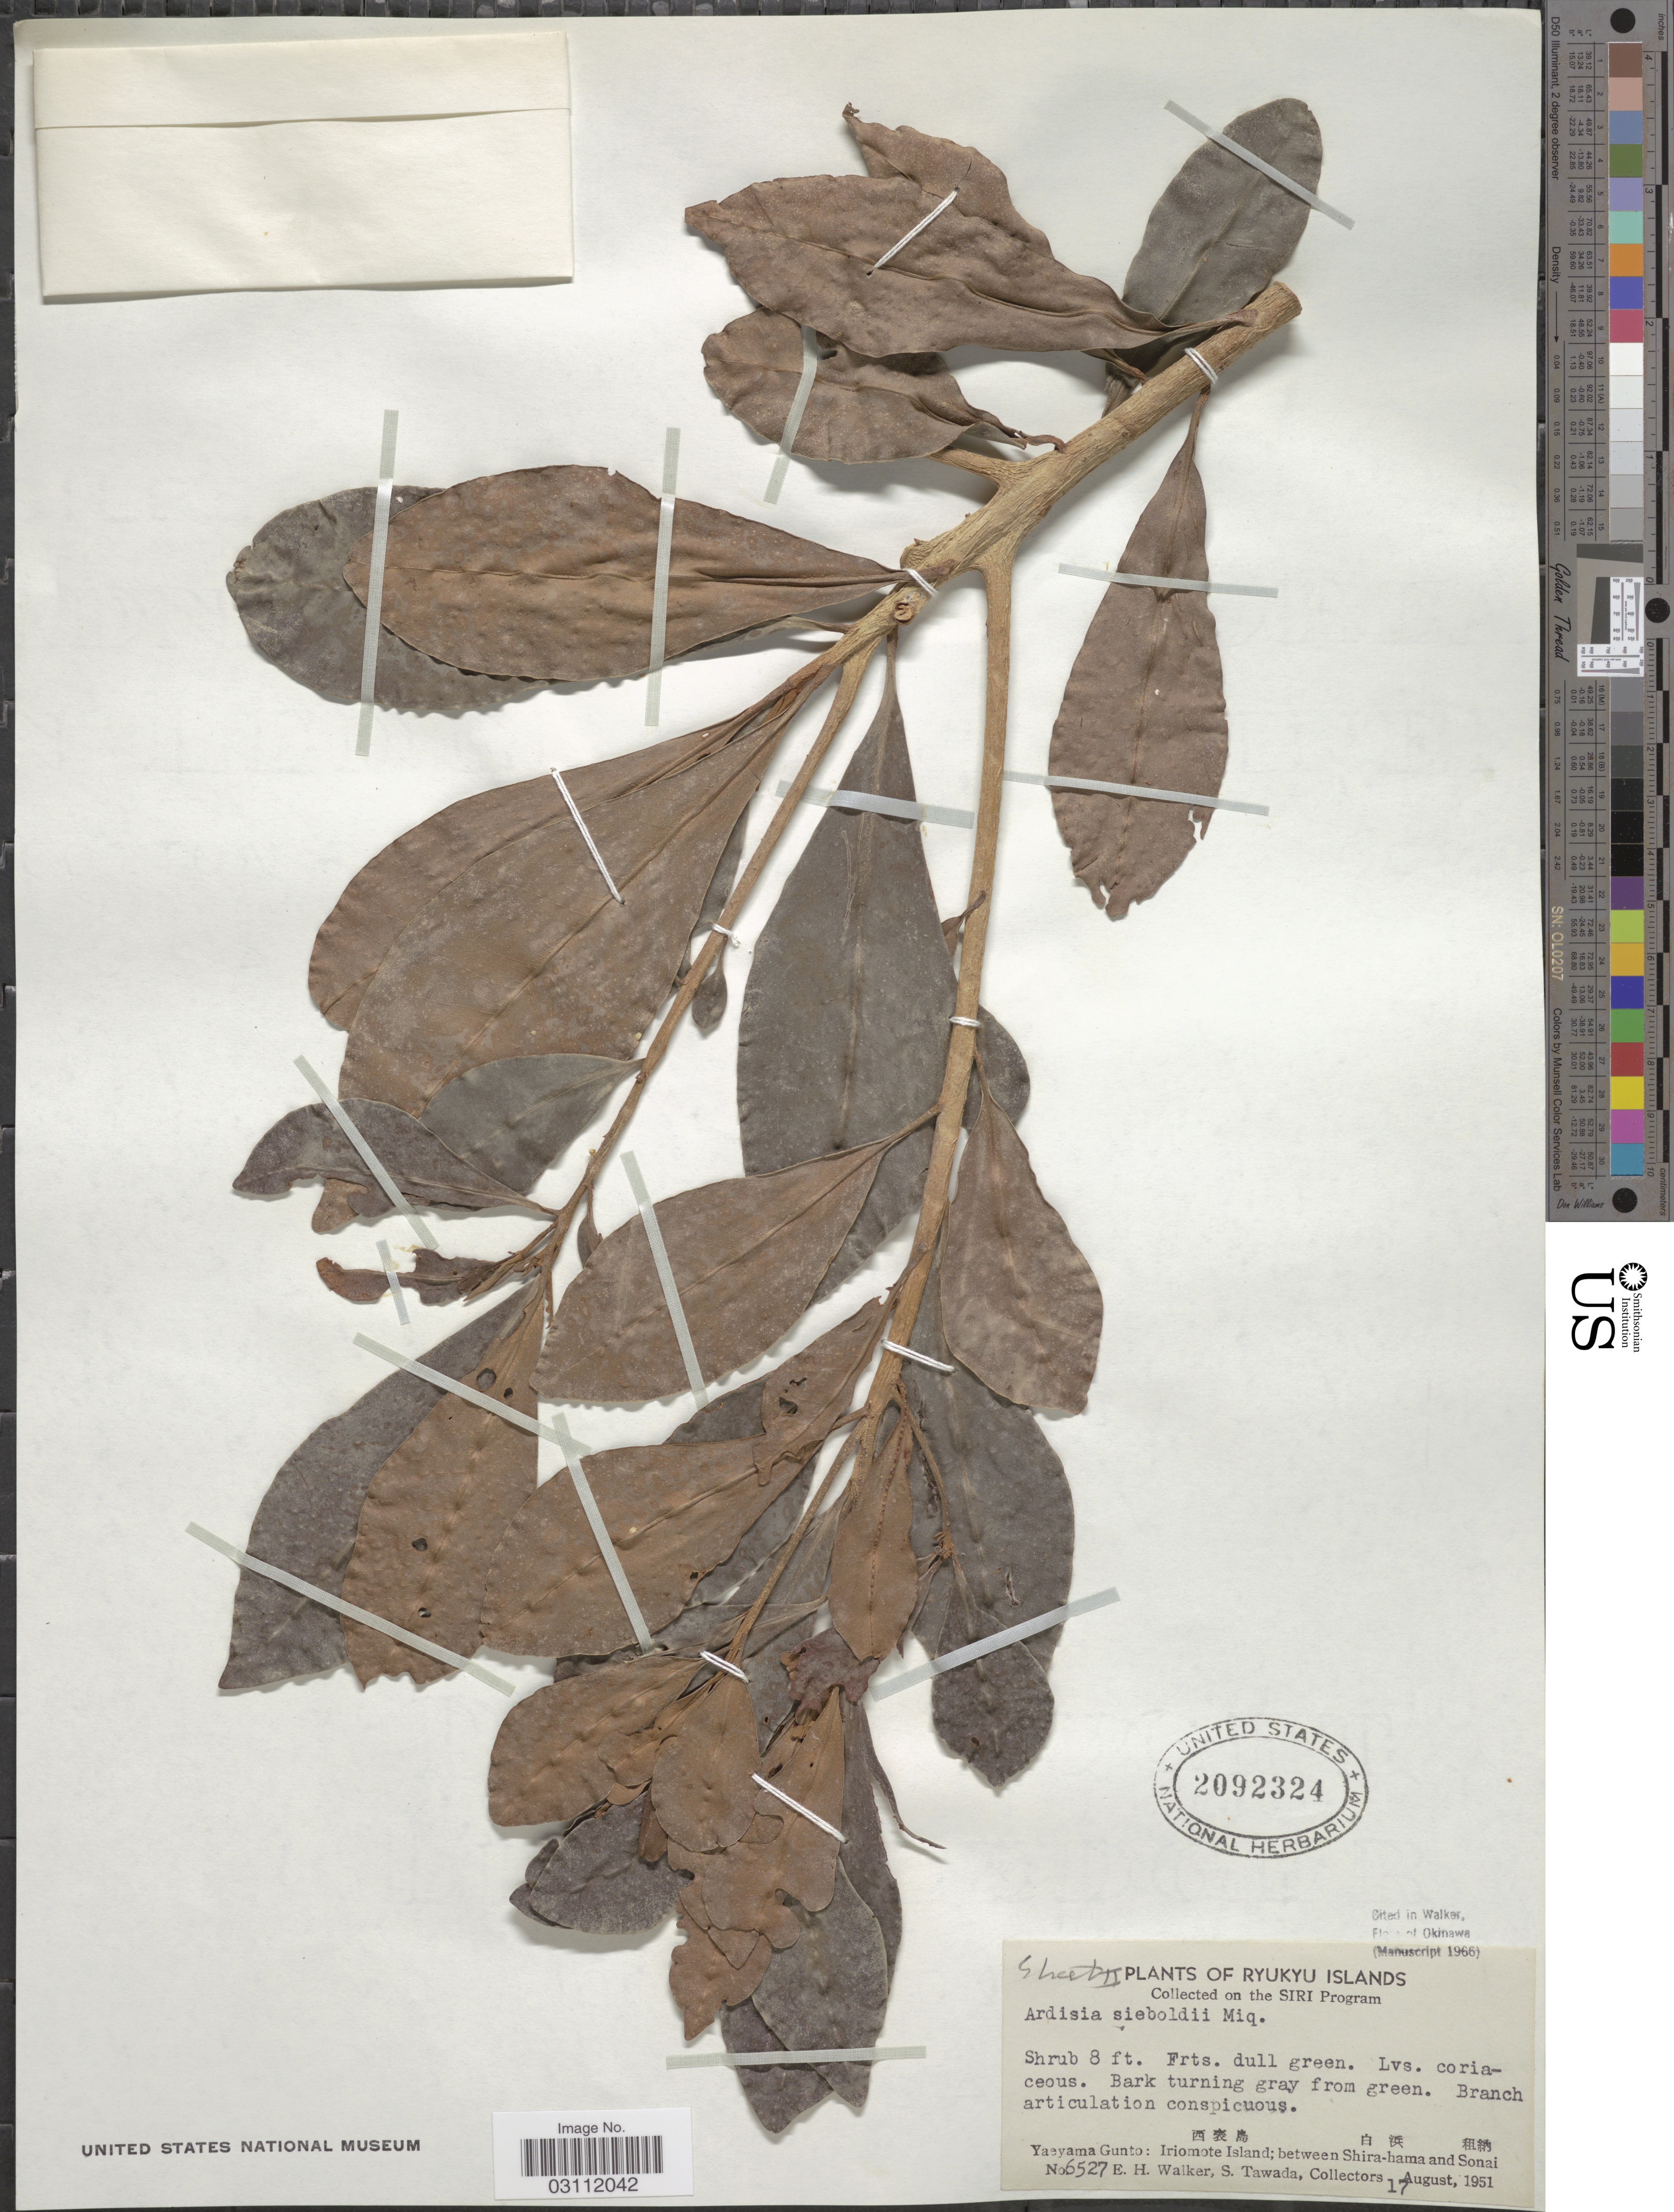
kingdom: Plantae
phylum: Tracheophyta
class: Magnoliopsida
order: Ericales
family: Primulaceae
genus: Ardisia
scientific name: Ardisia sieboldii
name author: Miq.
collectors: E. H. Walker & S. Tawada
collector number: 6527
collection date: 1951-08-17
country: Japan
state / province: Okinawa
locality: Ryukyu Islands, Yaeyama Gunto: Iriomote Island; between Shira-hama and Sonai.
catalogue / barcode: US 2092324